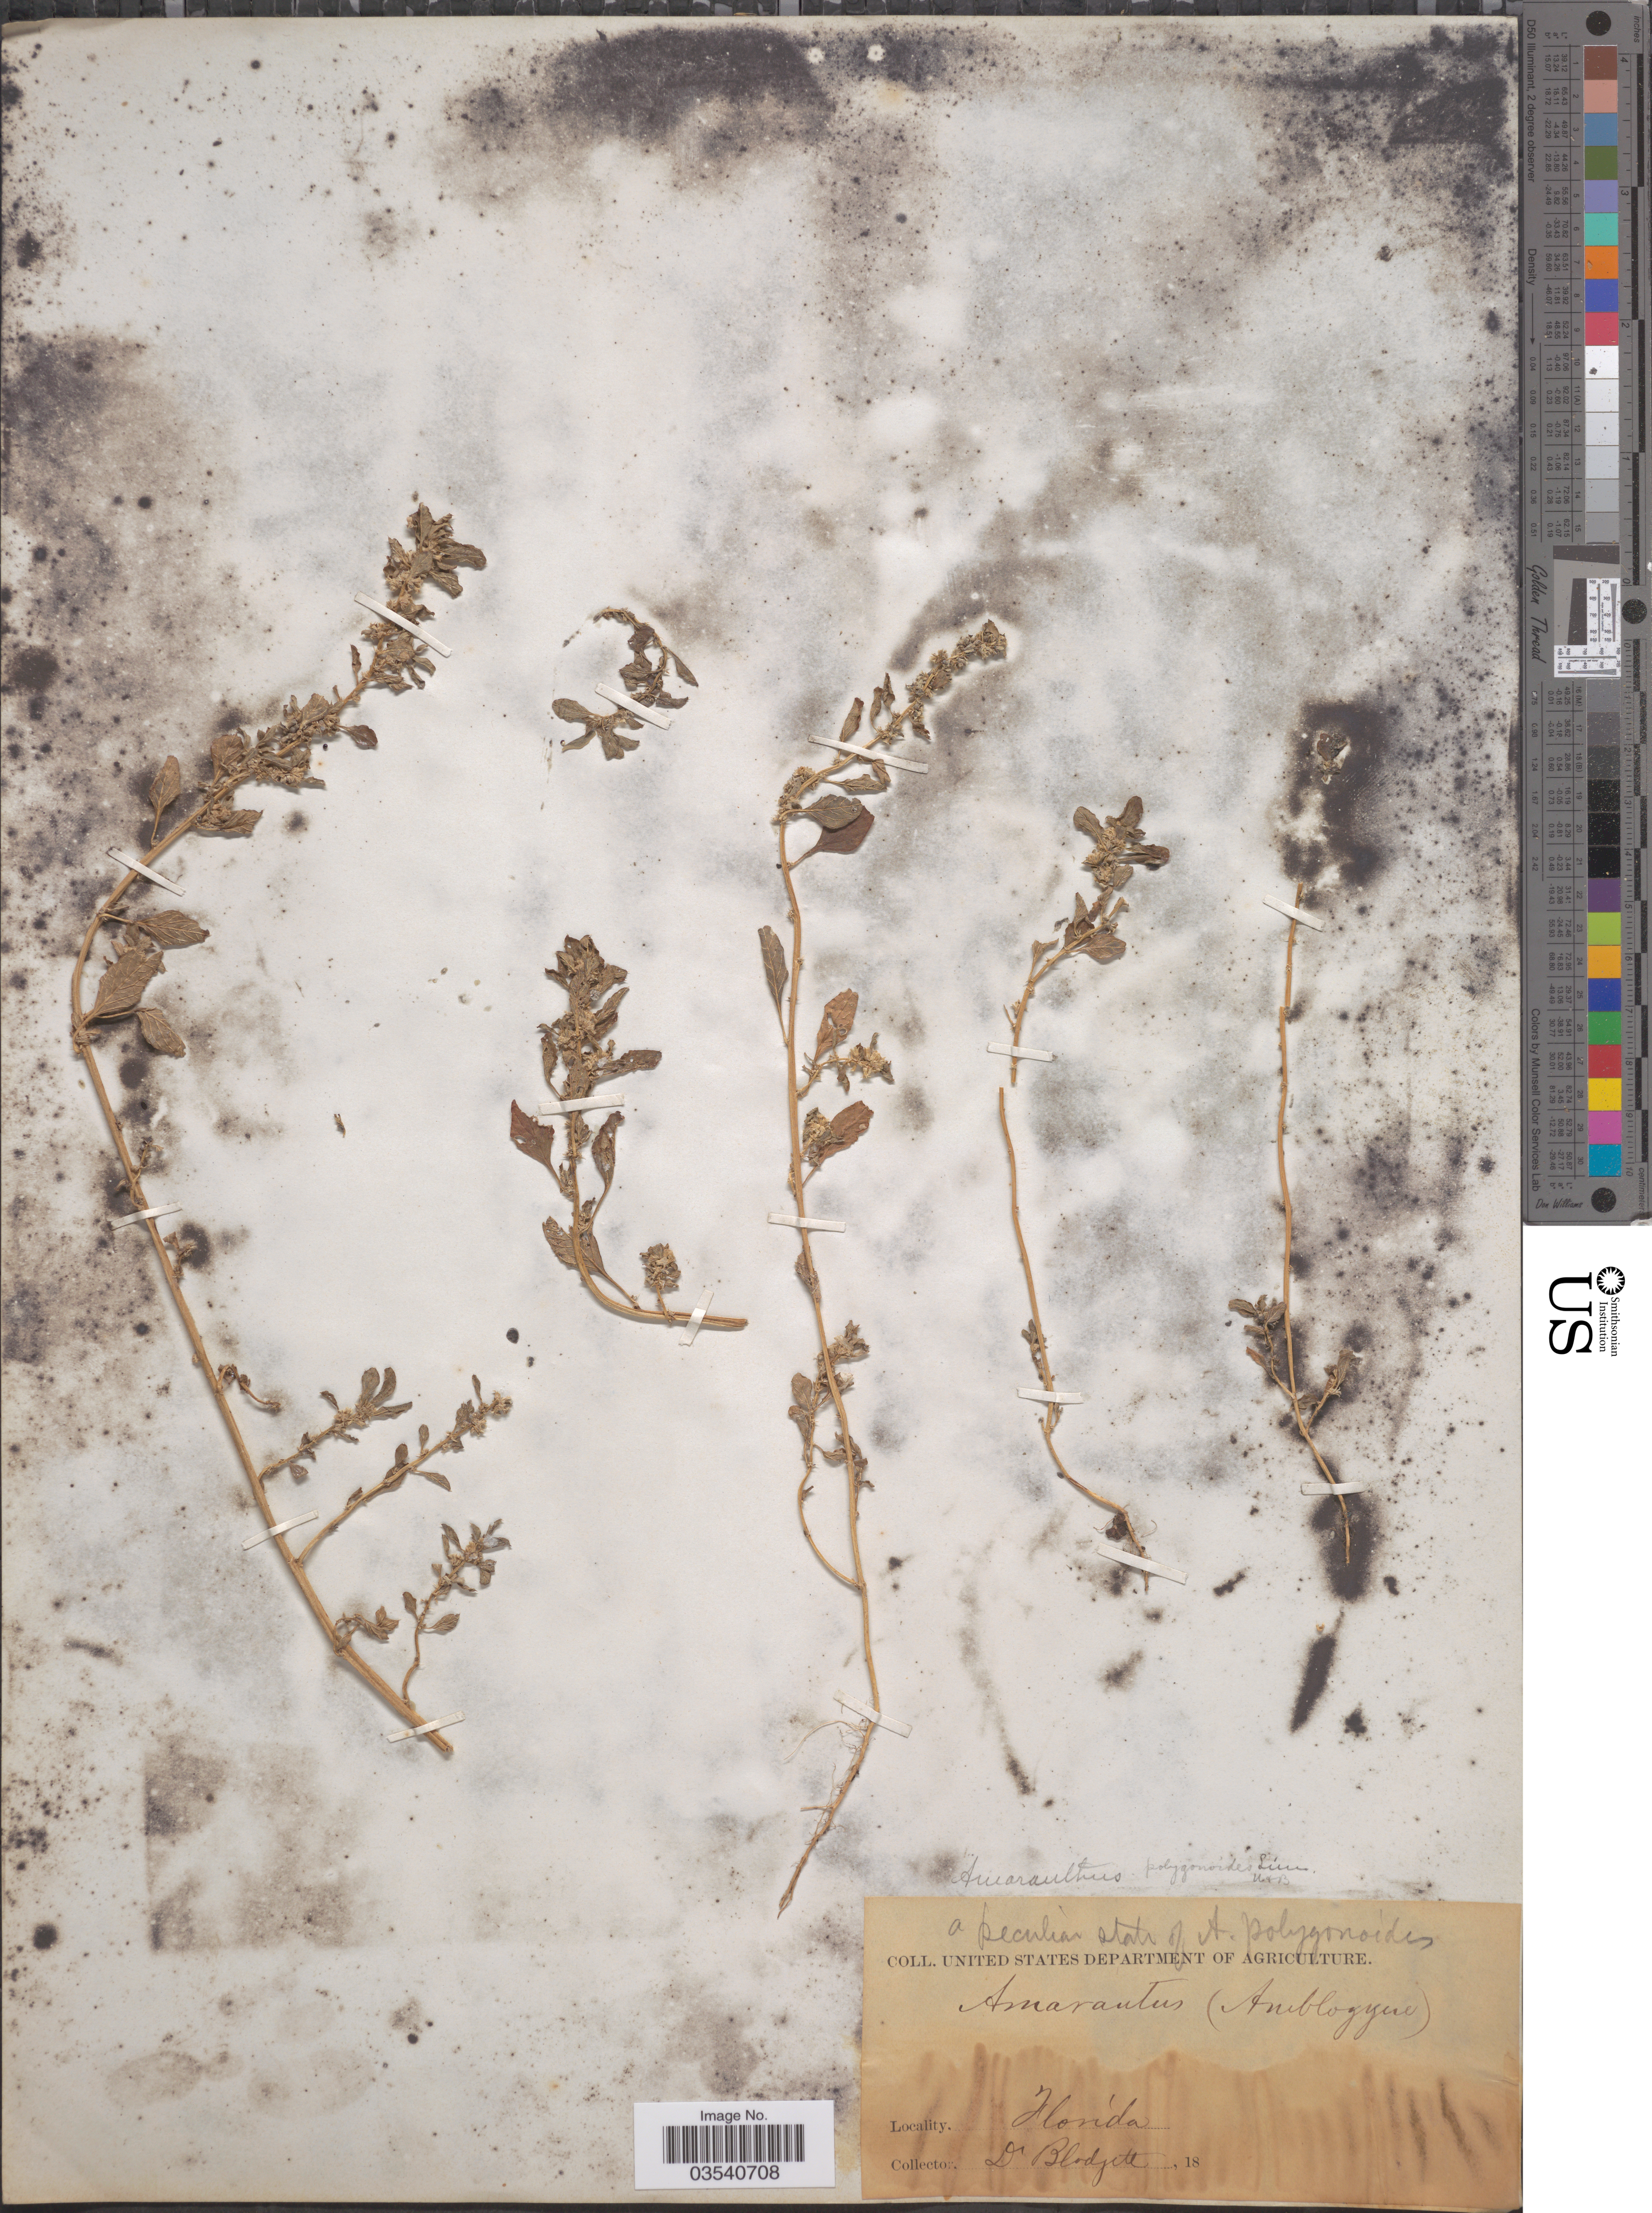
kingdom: Plantae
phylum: Tracheophyta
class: Magnoliopsida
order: Caryophyllales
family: Amaranthaceae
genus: Amaranthus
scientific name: Amaranthus polygonoides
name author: L.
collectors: -. Blodgett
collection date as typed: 18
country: United States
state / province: Florida